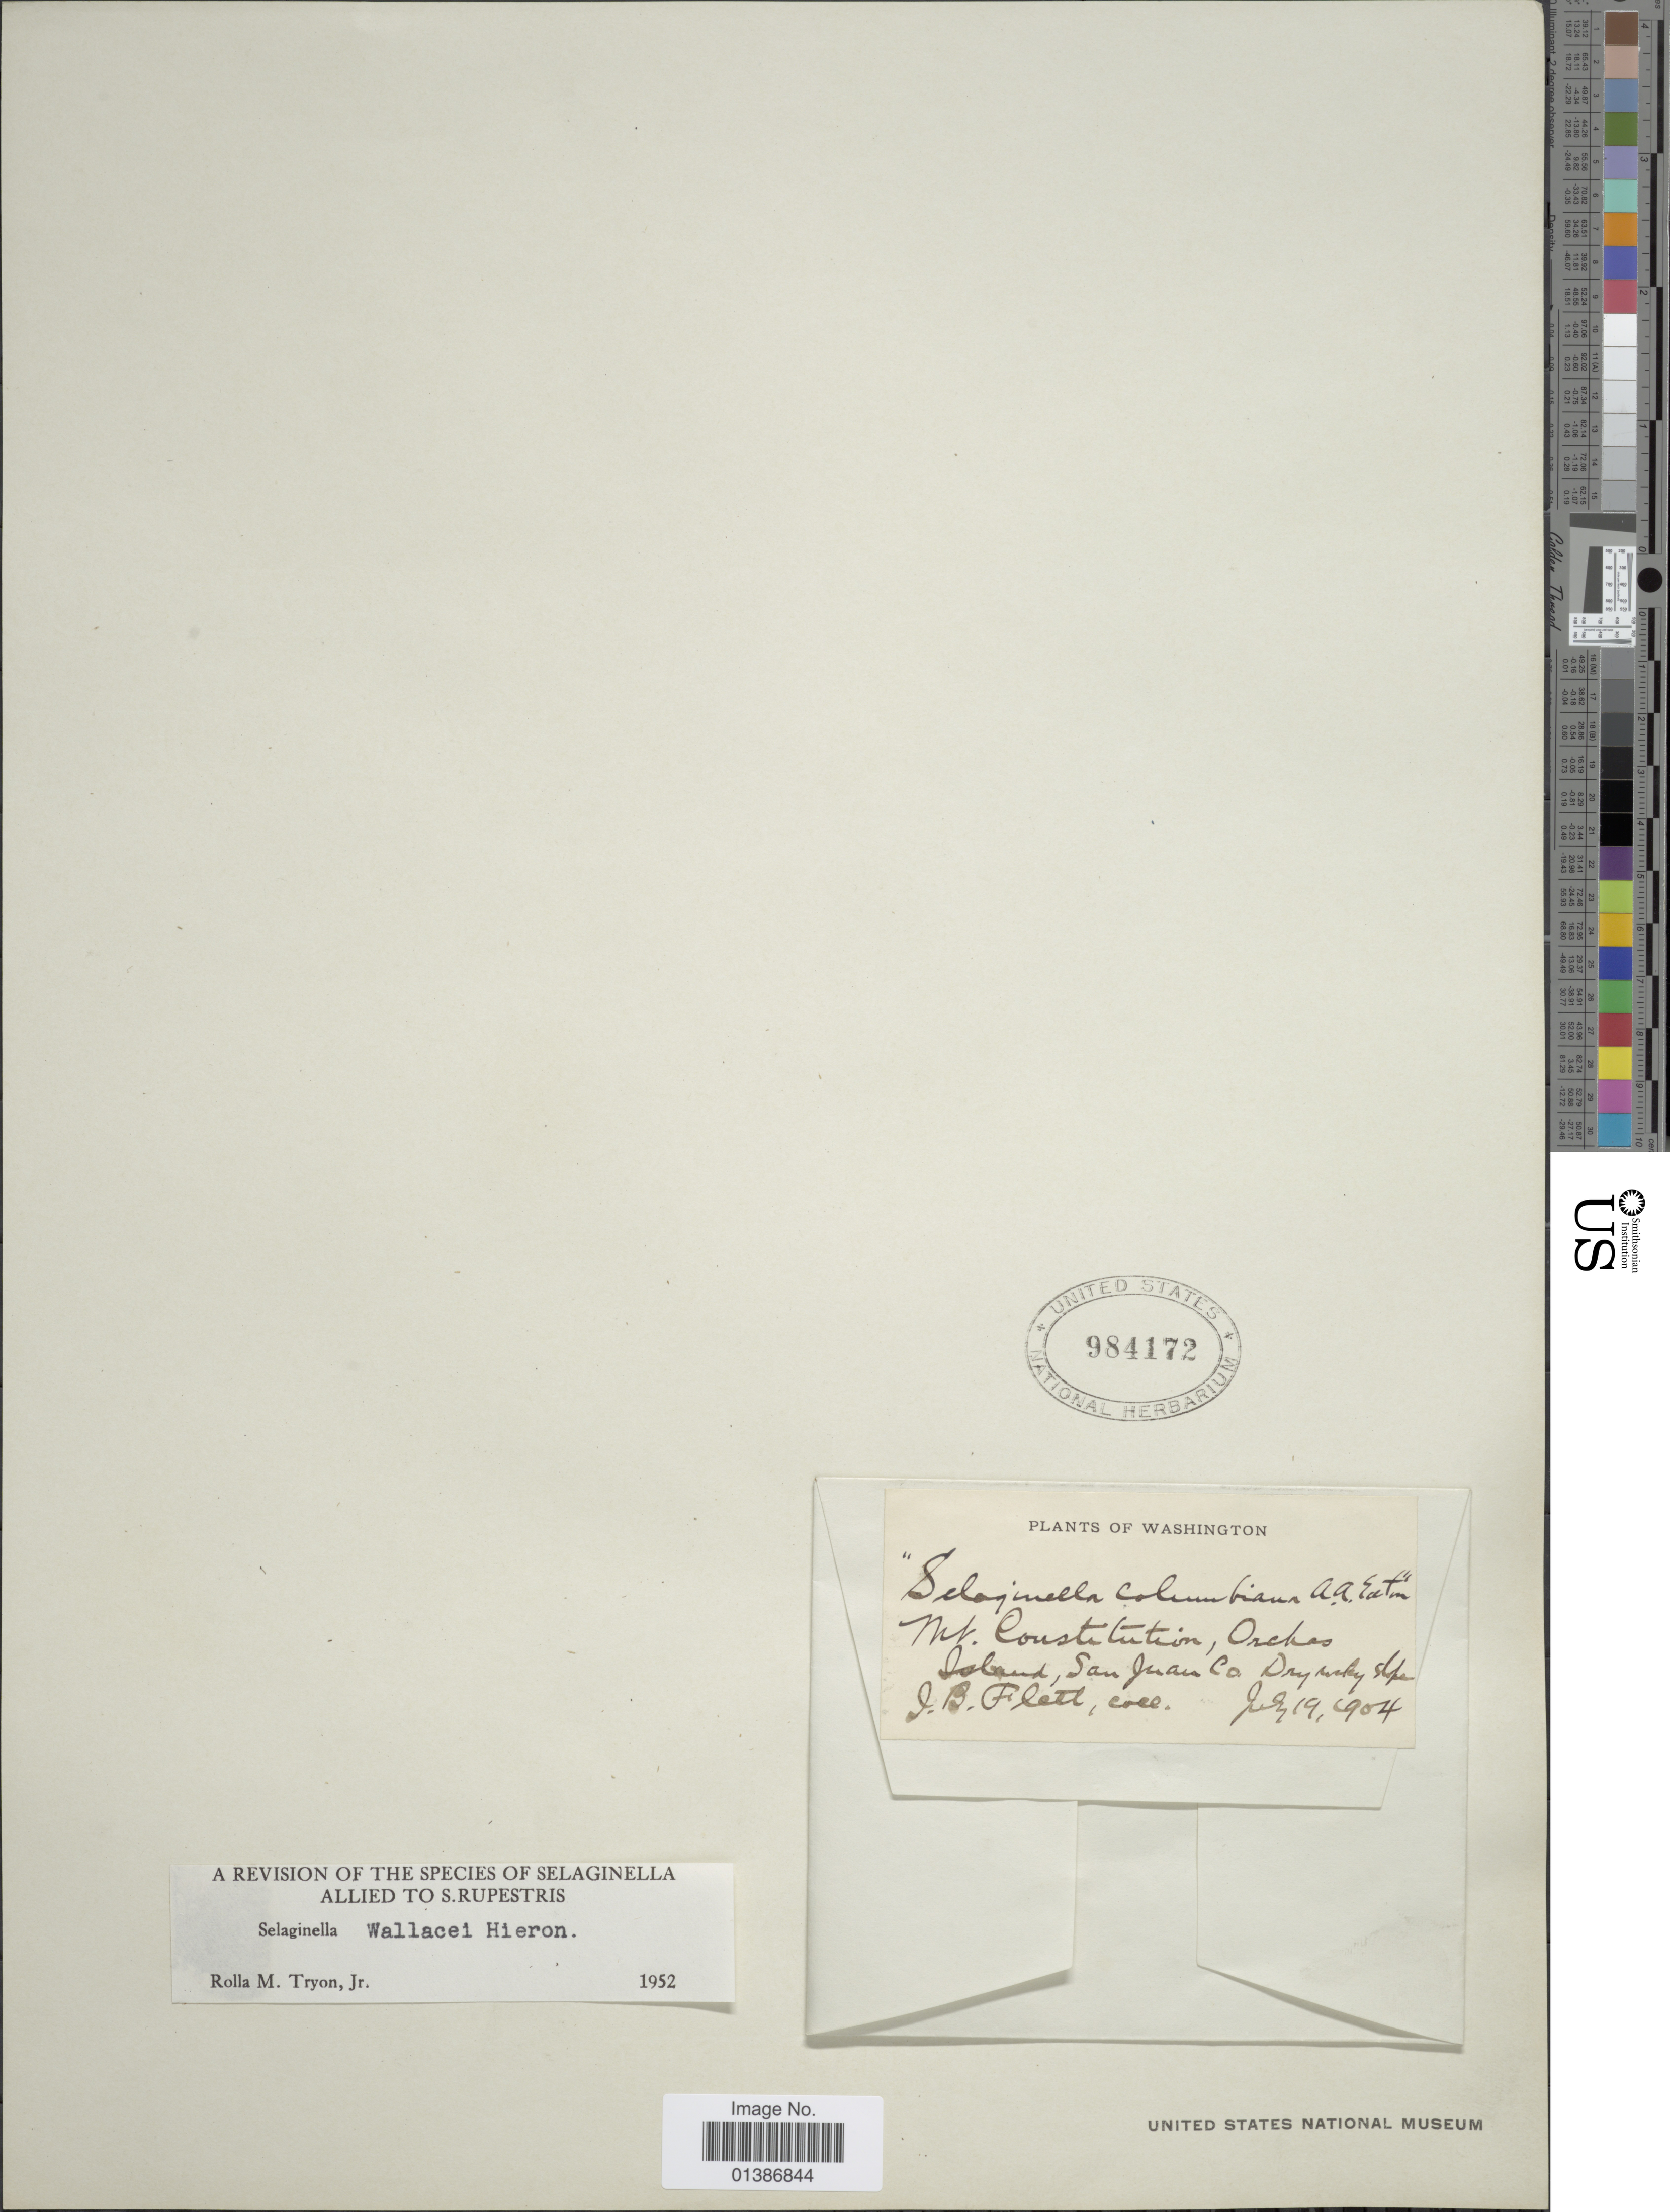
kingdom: Plantae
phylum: Tracheophyta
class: Lycopodiopsida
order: Selaginellales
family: Selaginellaceae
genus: Selaginella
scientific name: Selaginella wallacei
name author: Hieron.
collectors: J. Flett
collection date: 1904-07-19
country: United States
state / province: Washington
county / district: San Juan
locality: Mt. Constitution, Orchas Island, San Juan Co.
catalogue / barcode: US 984172